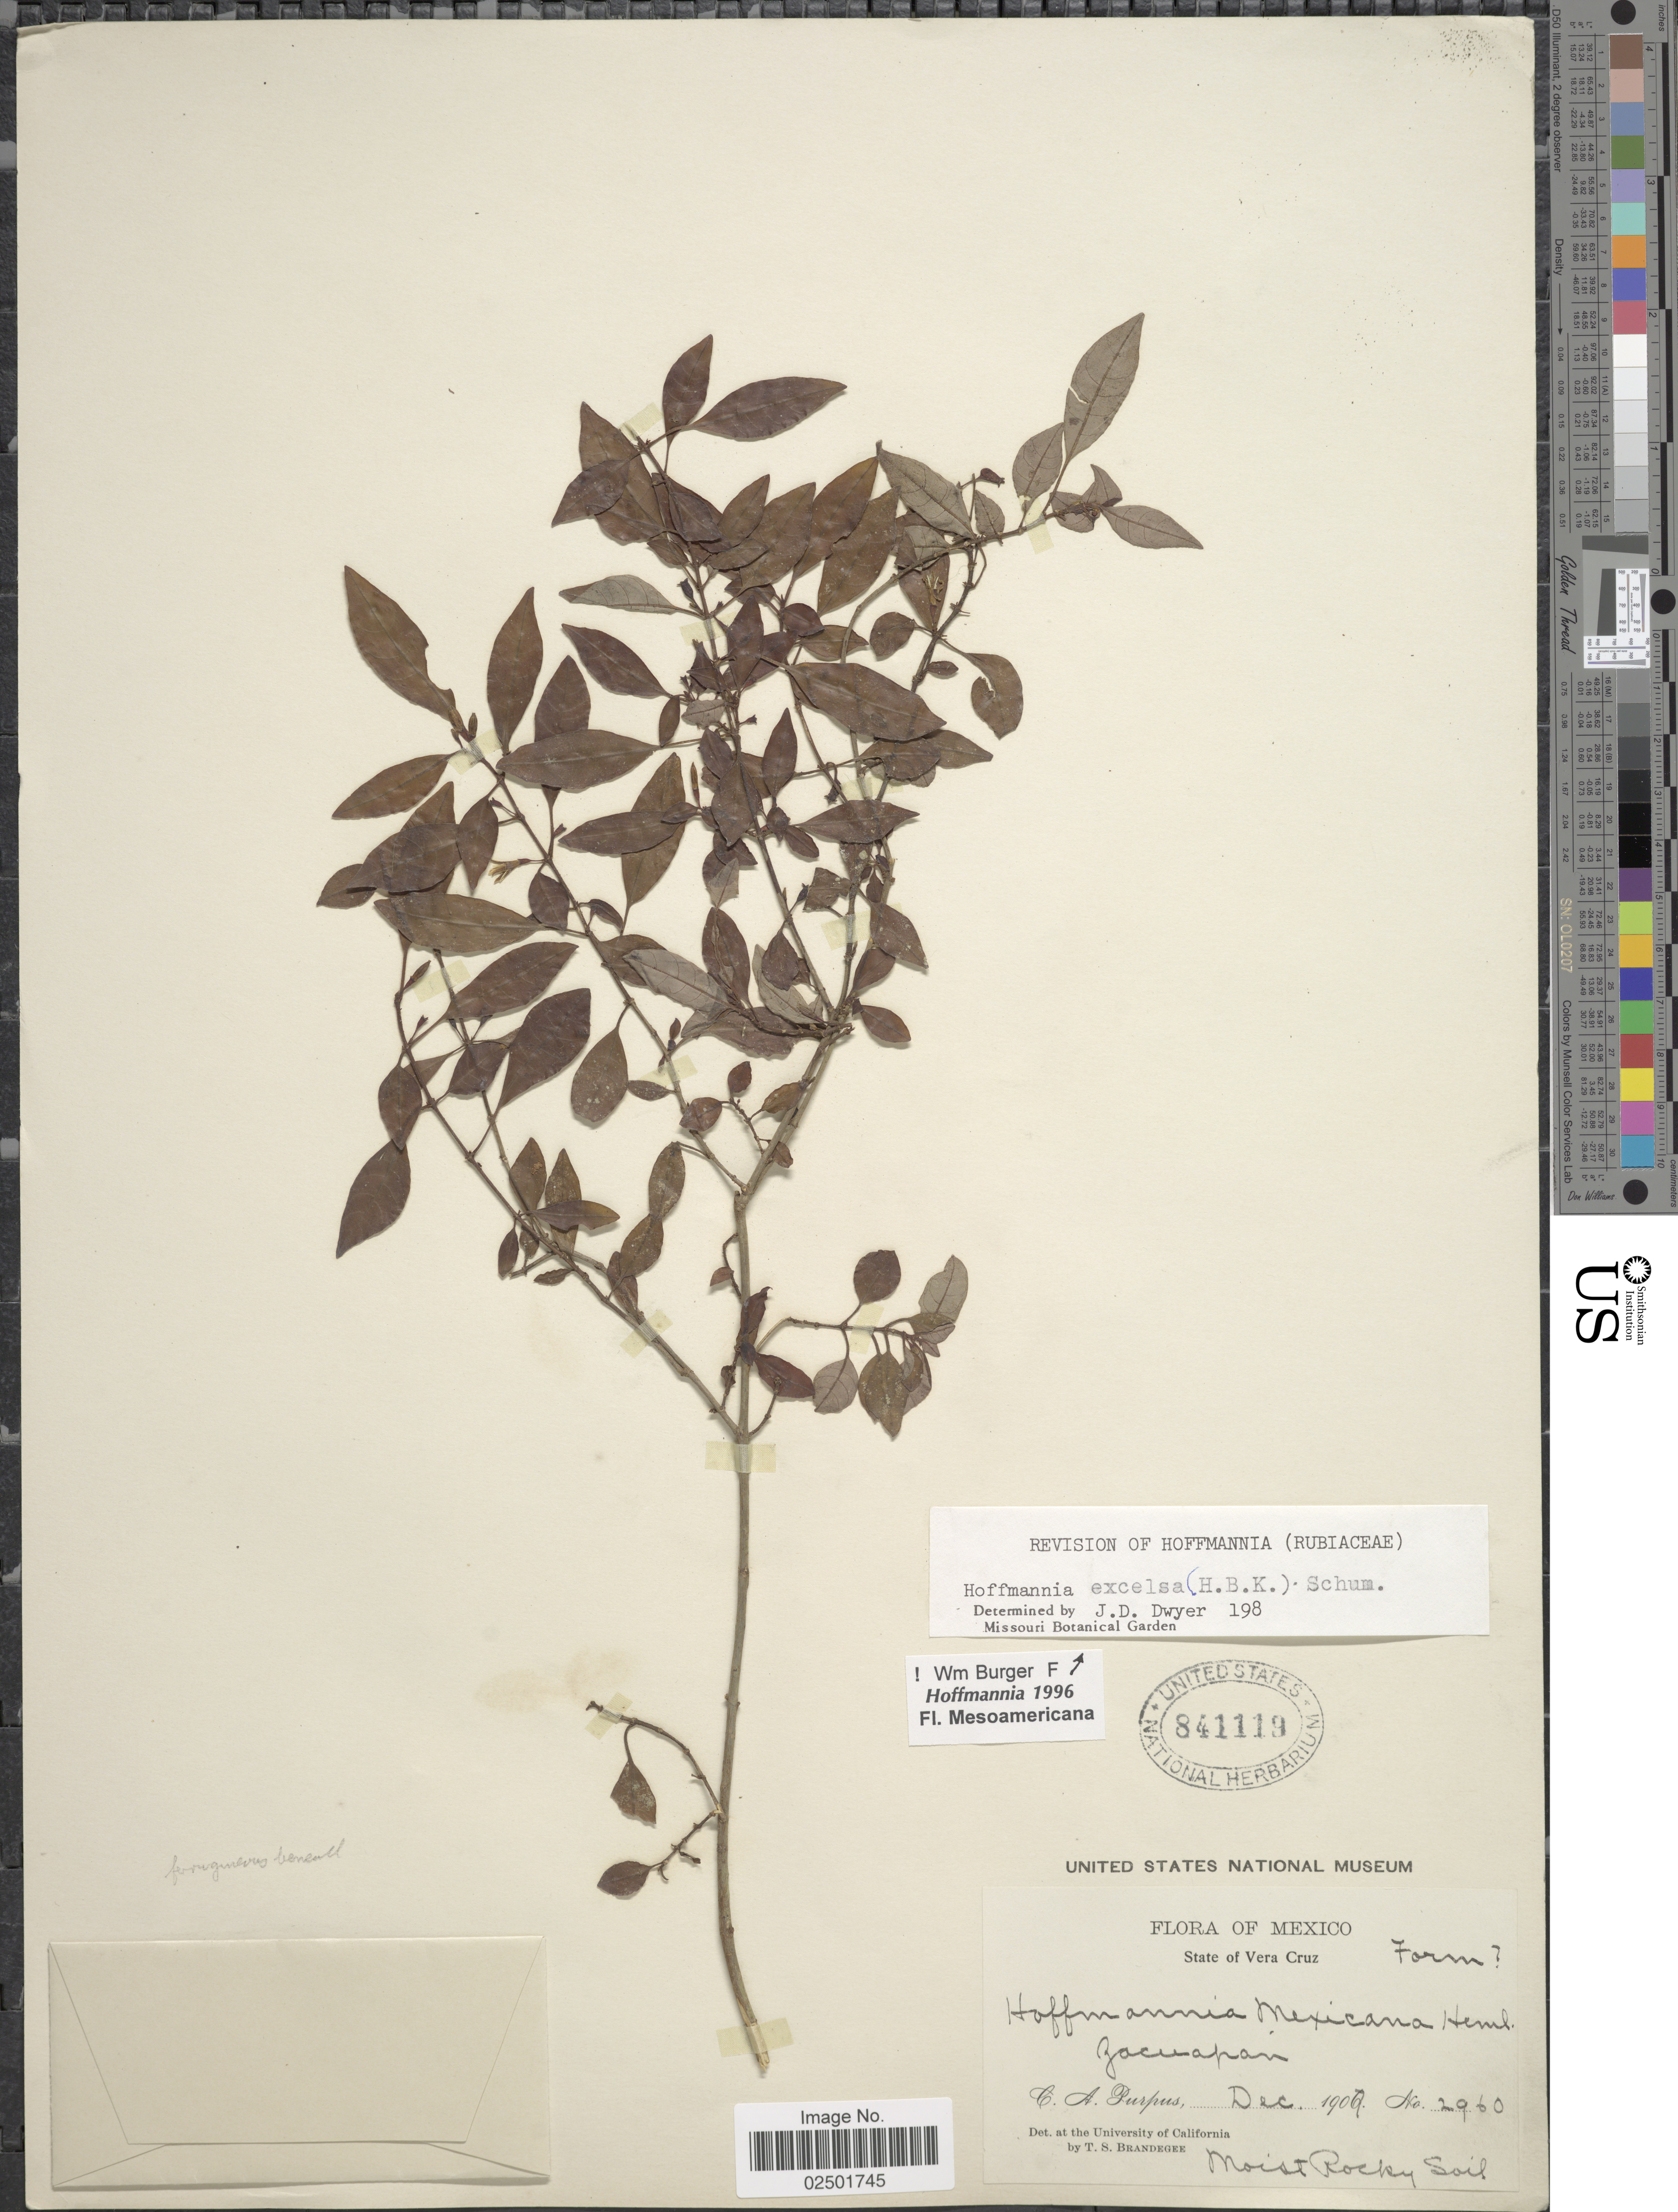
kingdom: Plantae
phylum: Tracheophyta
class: Magnoliopsida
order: Gentianales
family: Rubiaceae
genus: Hoffmannia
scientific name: Hoffmannia excelsa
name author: (Kunth) K. Schum.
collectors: C. A. Purpus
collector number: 2960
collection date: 1907-12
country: Mexico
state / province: Veracruz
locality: State of Veracruz, Zacuapan, Moist Rocky Soil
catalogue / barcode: US 841119